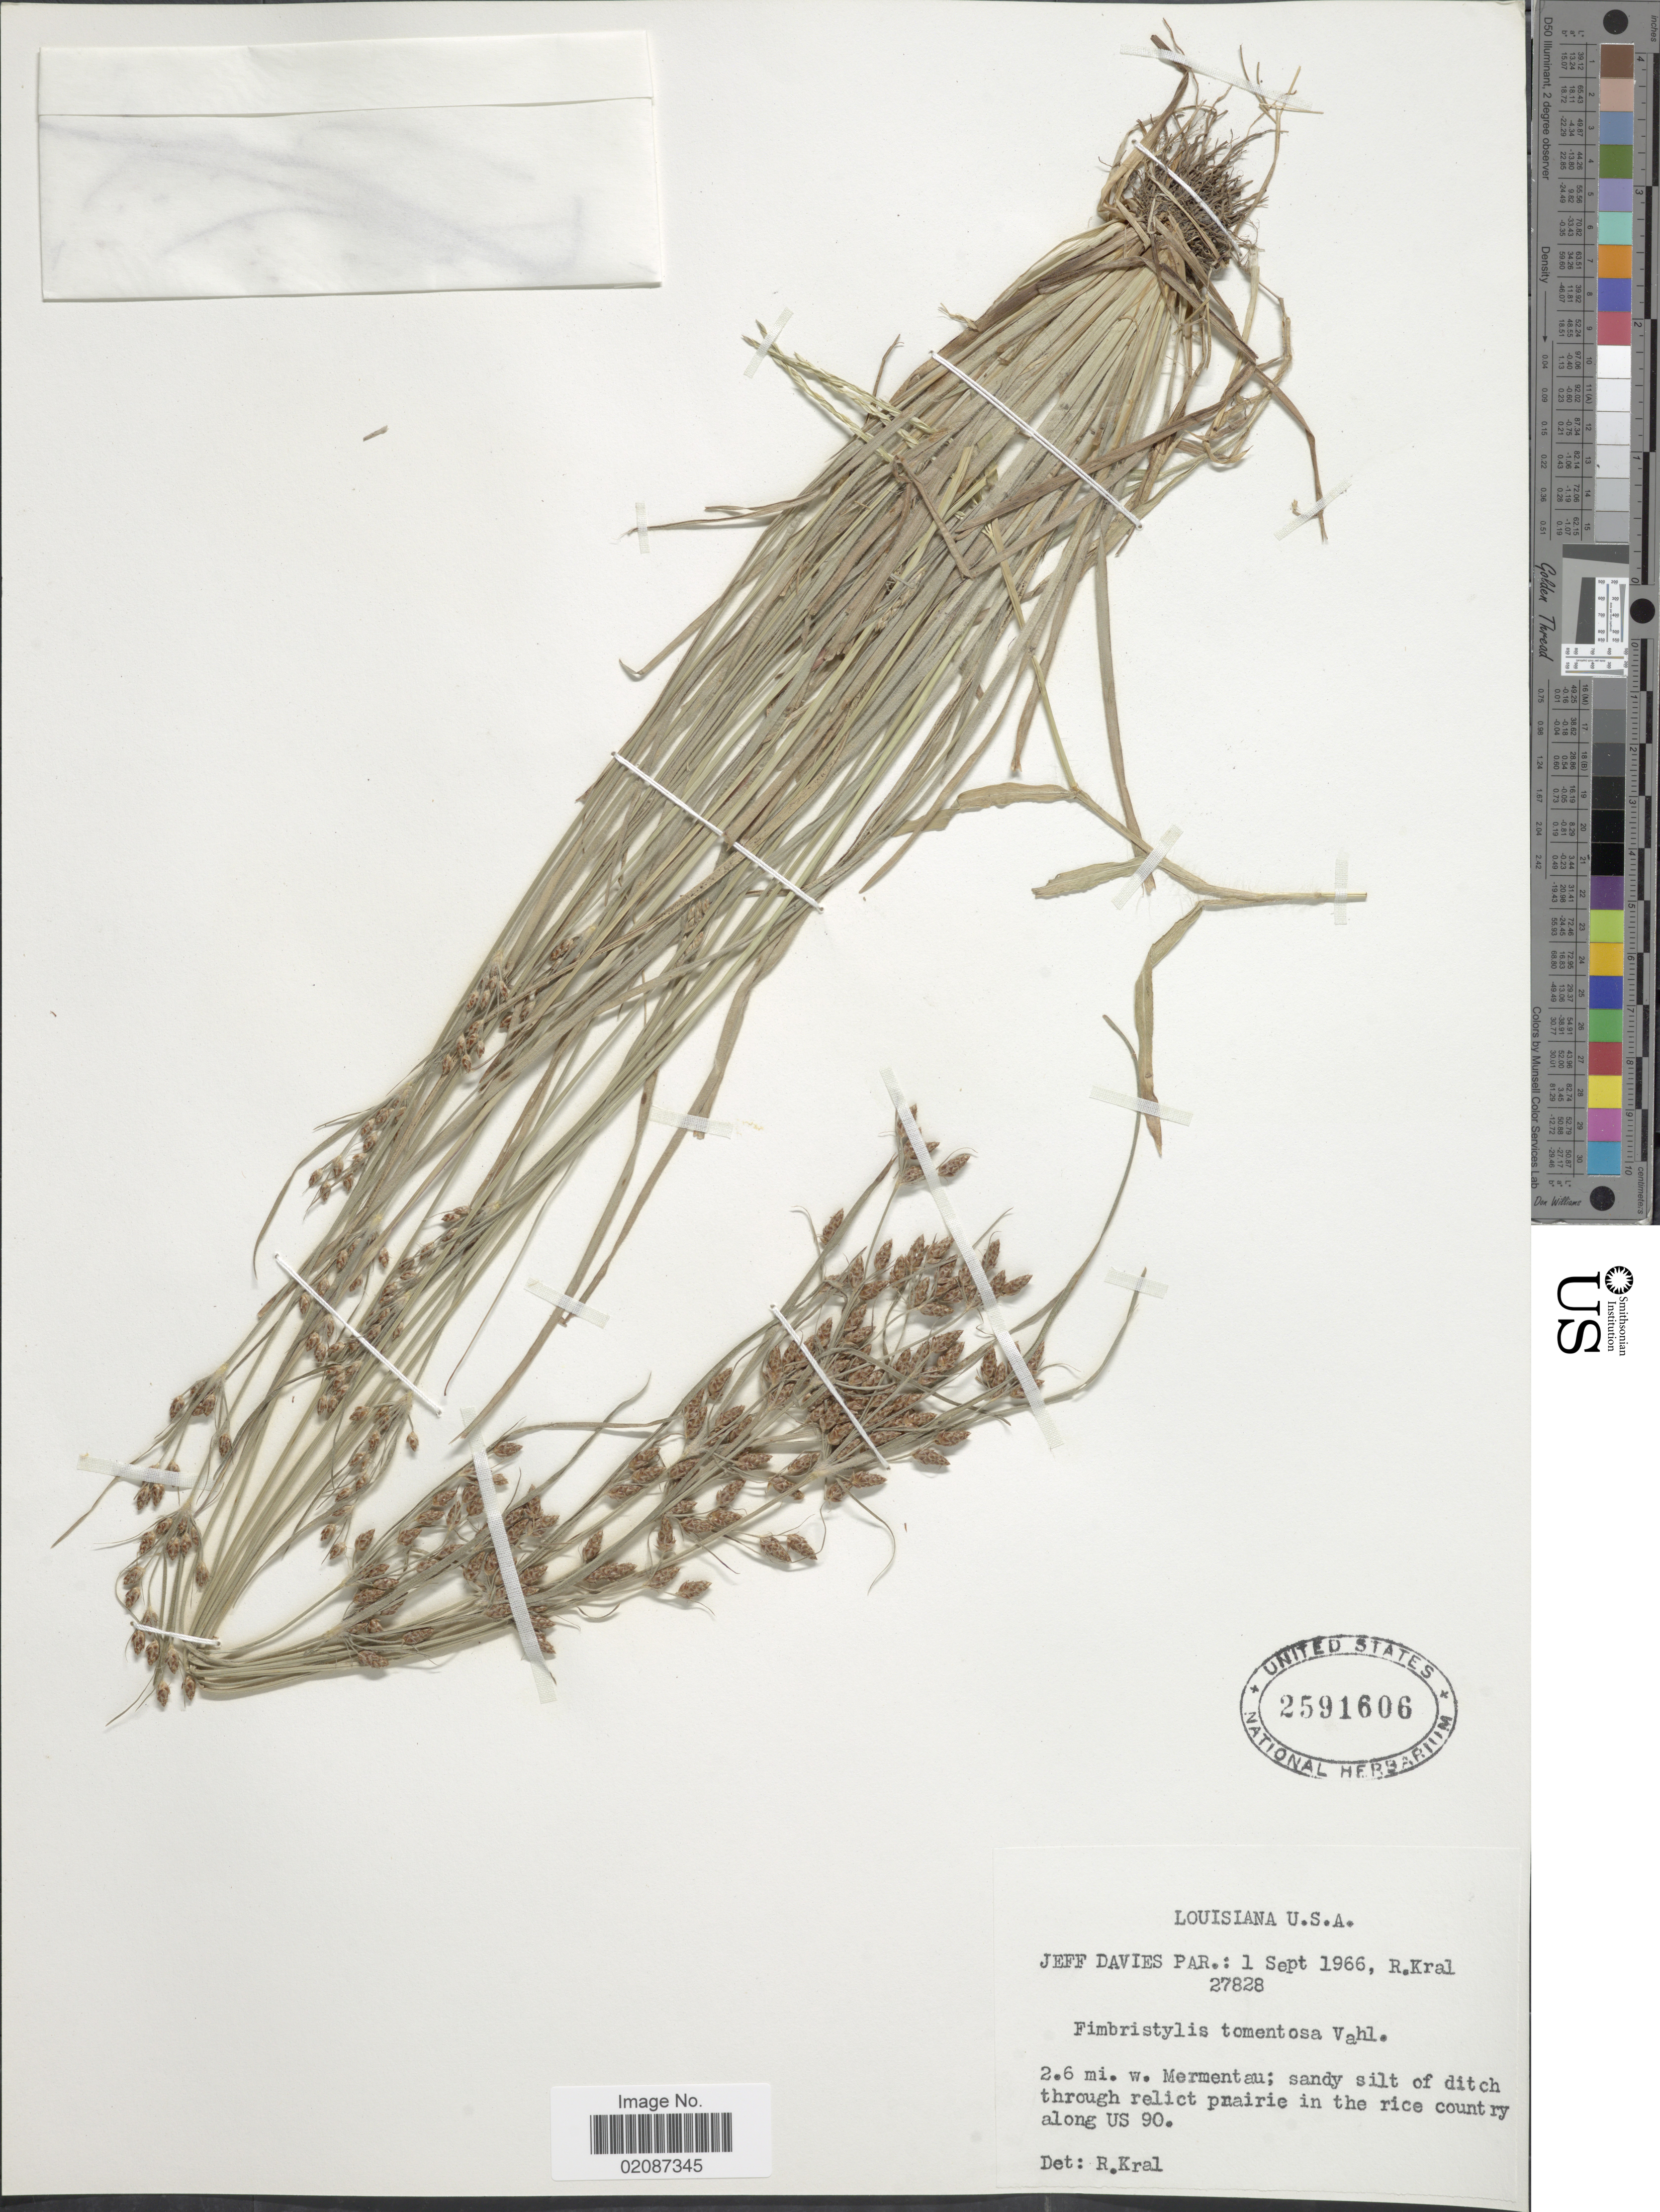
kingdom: Plantae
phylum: Tracheophyta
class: Liliopsida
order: Poales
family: Cyperaceae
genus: Fimbristylis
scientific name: Fimbristylis tomentosa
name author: Vahl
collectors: R. Kral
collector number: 27828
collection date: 1966-09-01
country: United States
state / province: Louisiana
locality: Jeff Davies par.: 2.6 mi. w. Mermentau; sandy silt of ditch through relict prarire in the rice country along US 90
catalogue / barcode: US 2591606